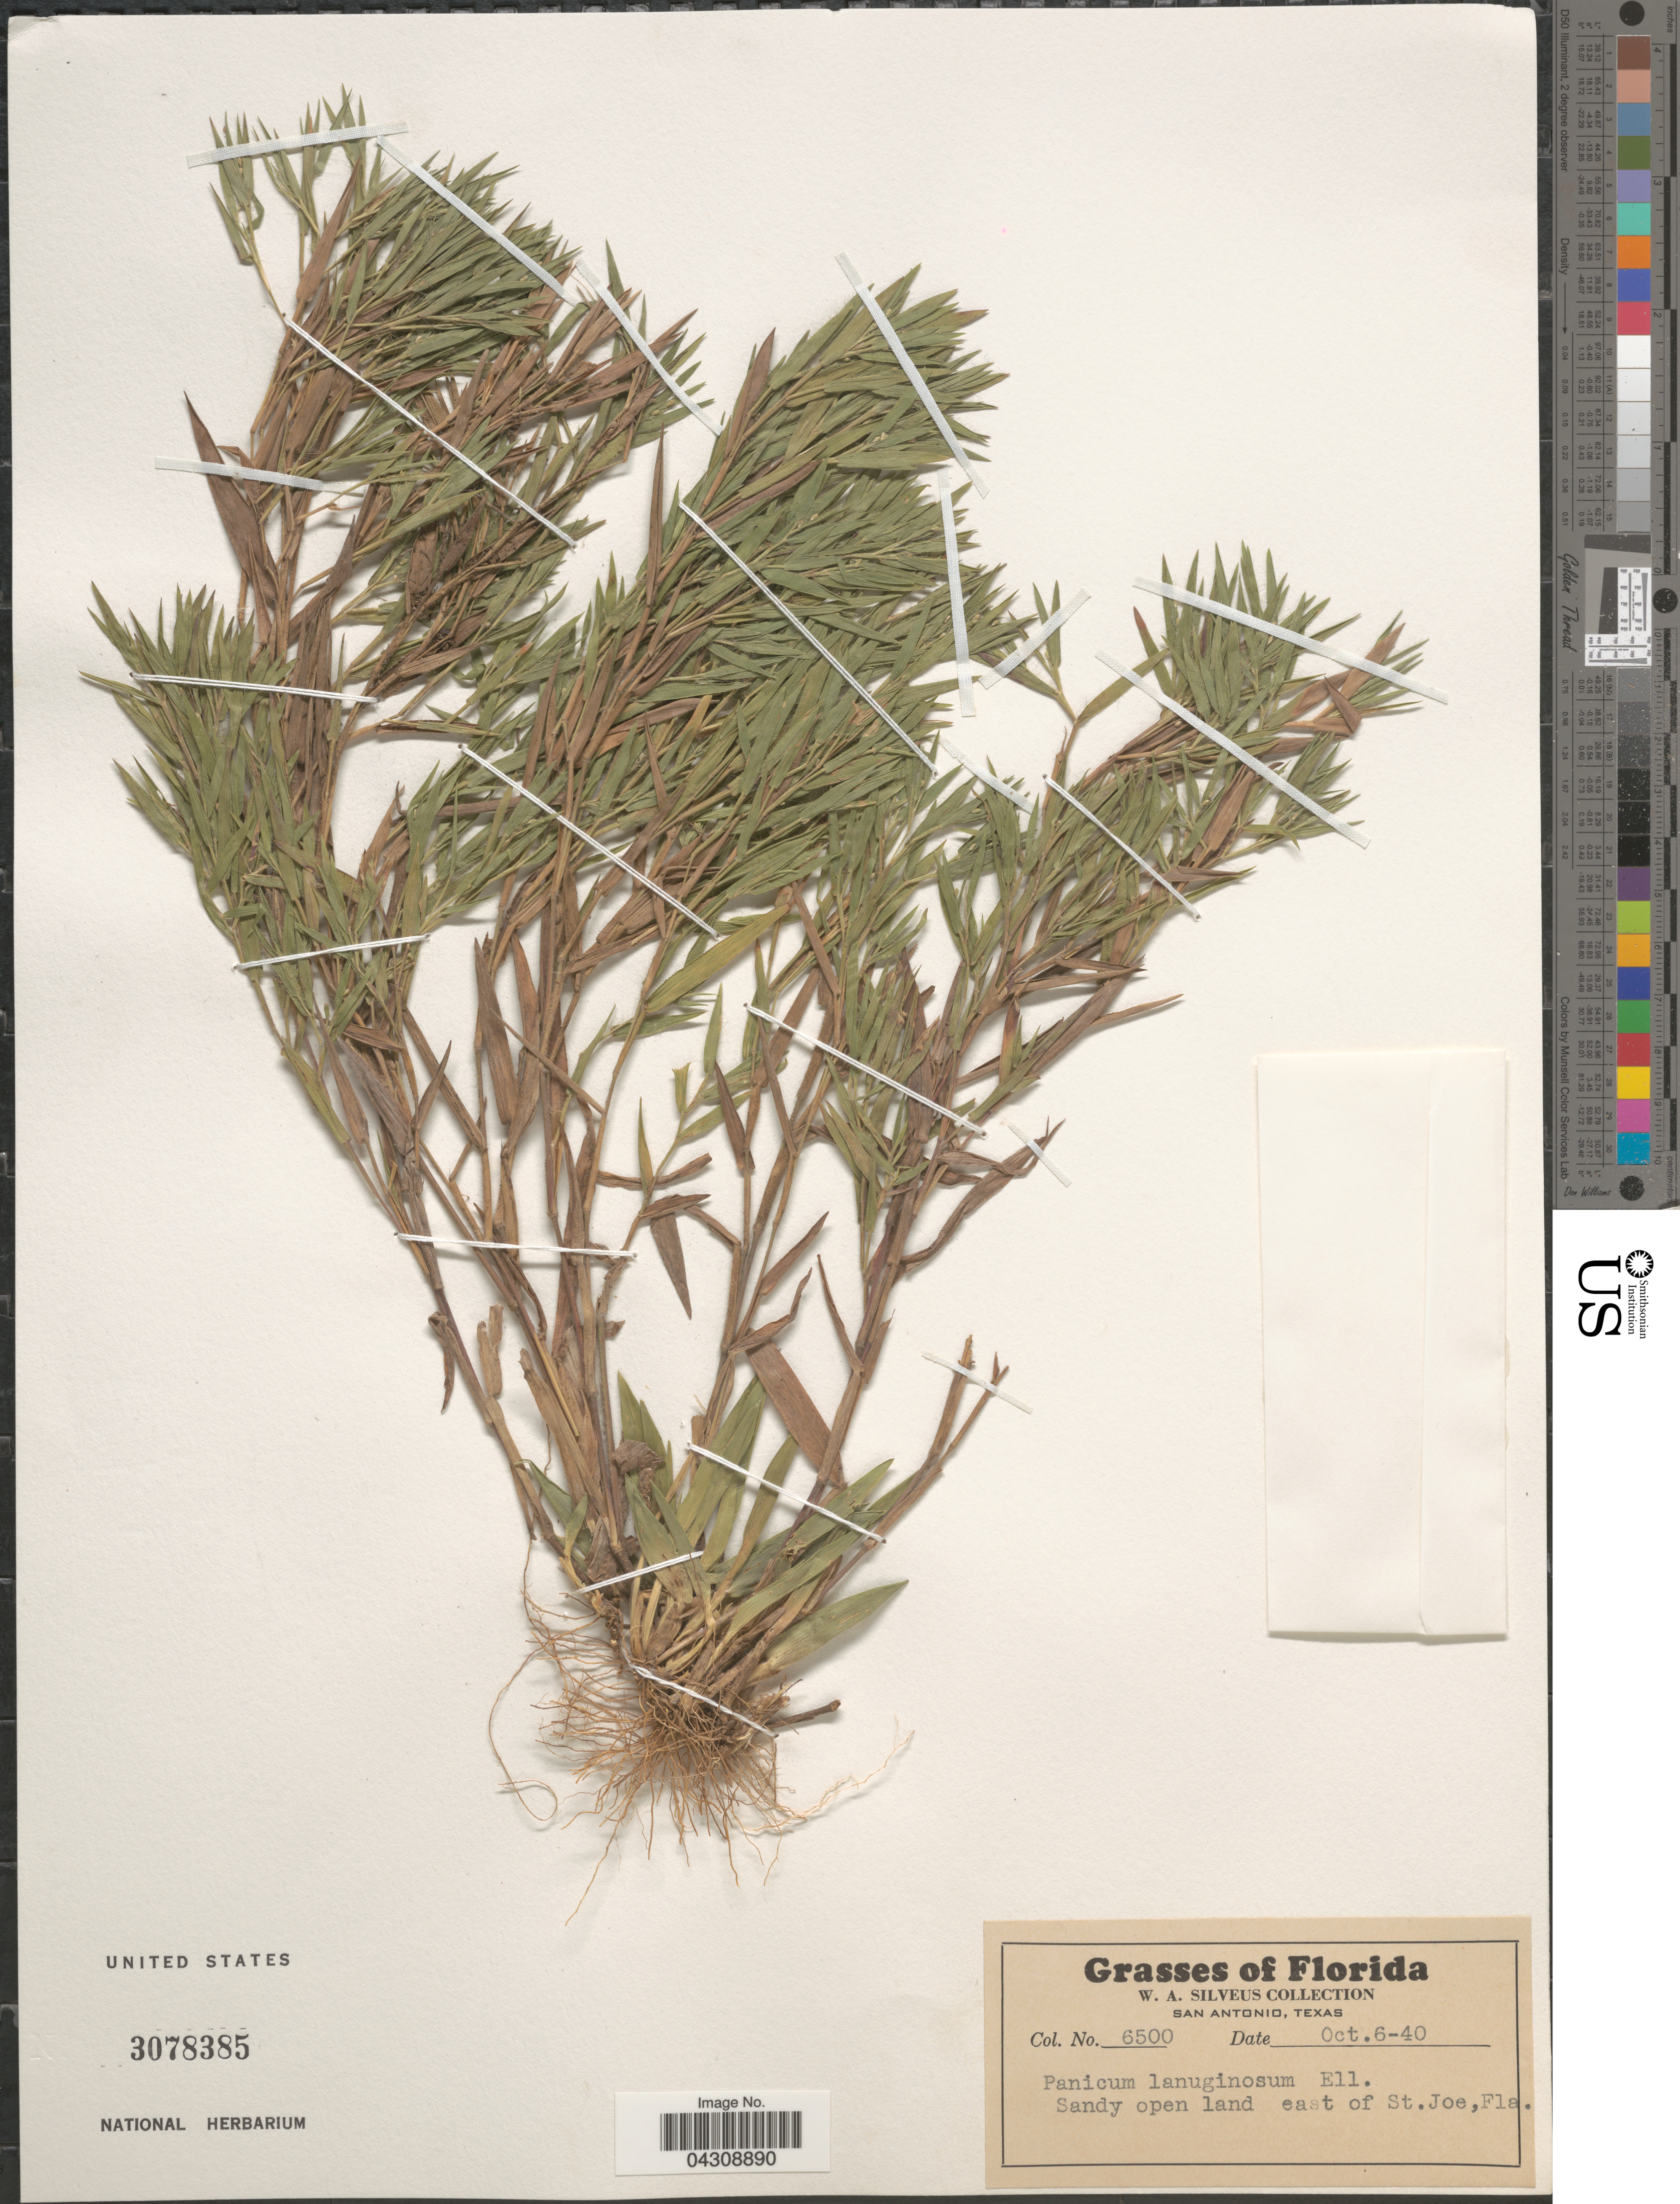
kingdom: Plantae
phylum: Tracheophyta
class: Liliopsida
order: Poales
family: Poaceae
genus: Dichanthelium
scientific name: Dichanthelium acuminatum var. acuminatum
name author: (Sw.) Gould & C.A. Clark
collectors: W. Silveus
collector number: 6500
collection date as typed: Transcribed d/m/y: 6/10/40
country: United States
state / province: Florida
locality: Sandy open land east of St. Joe.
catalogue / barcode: US 3078385